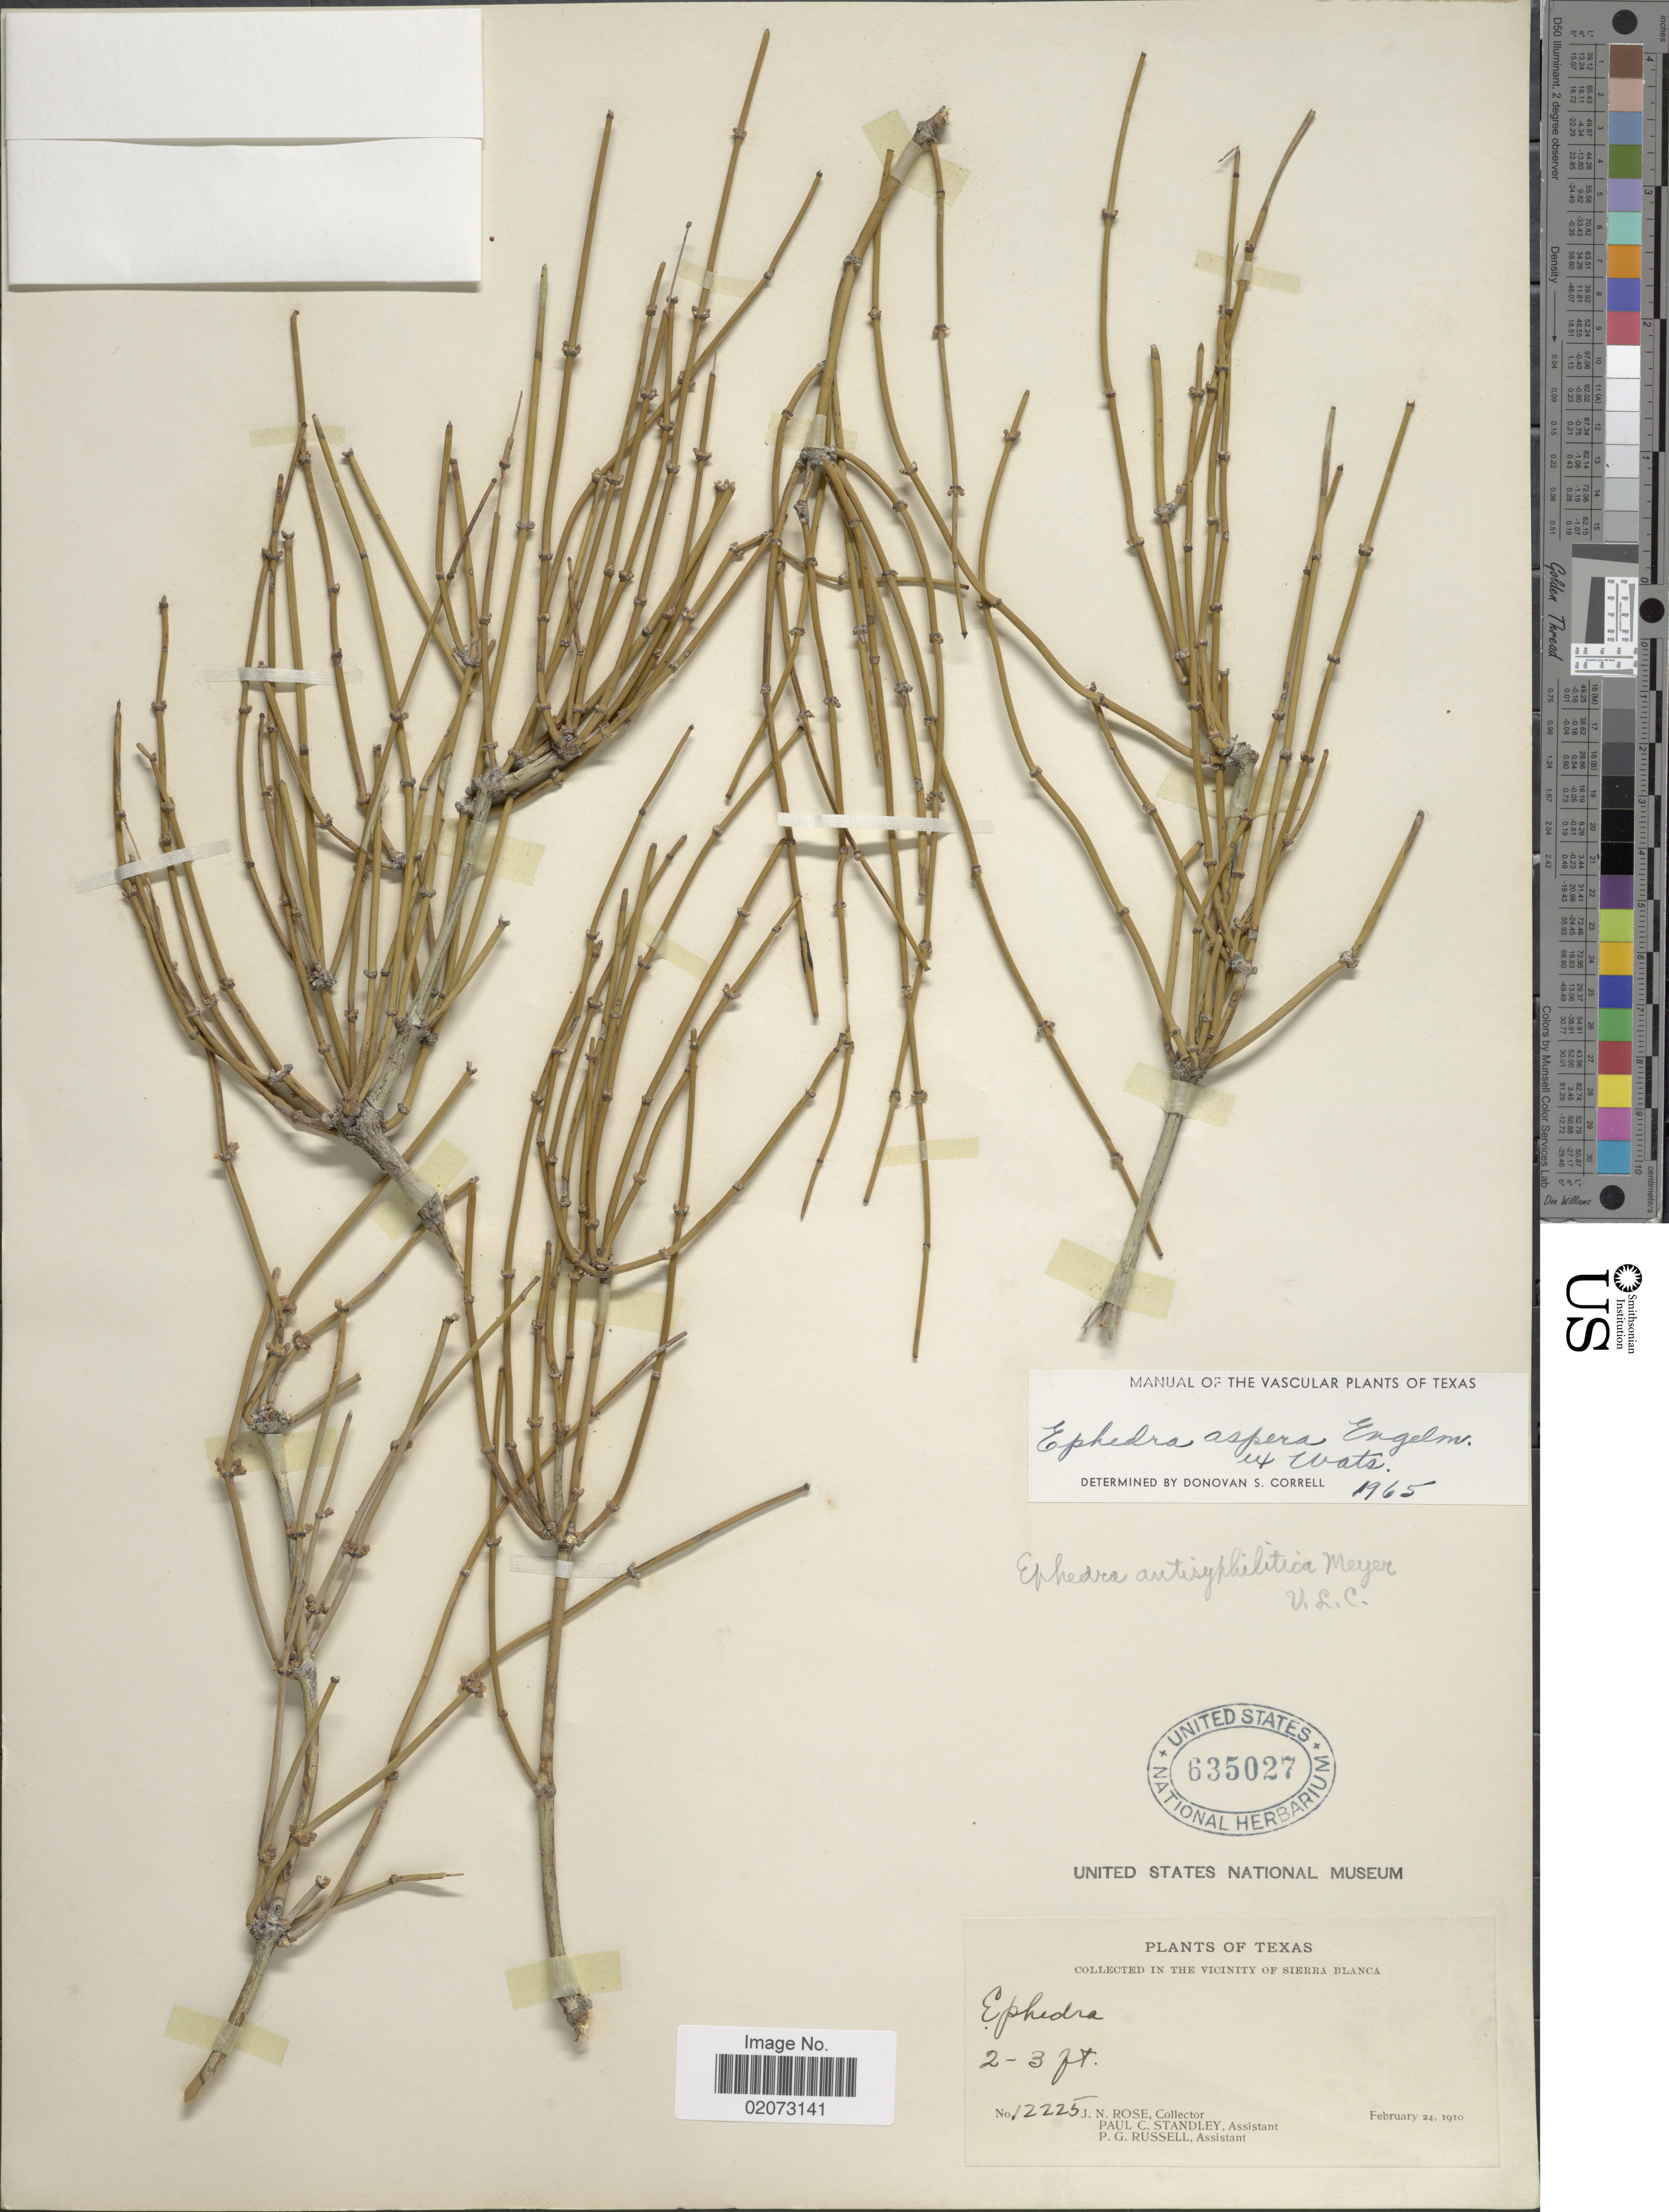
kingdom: Plantae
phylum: Tracheophyta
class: Gnetopsida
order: Ephedrales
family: Ephedraceae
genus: Ephedra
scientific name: Ephedra aspera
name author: Engelm. ex S. Watson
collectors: J. N. Rose, P. C. Standley & P. G. Russell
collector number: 12225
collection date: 1910-02-24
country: United States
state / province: Texas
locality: Vicinity of Sierra Blanca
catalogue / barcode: US 635027